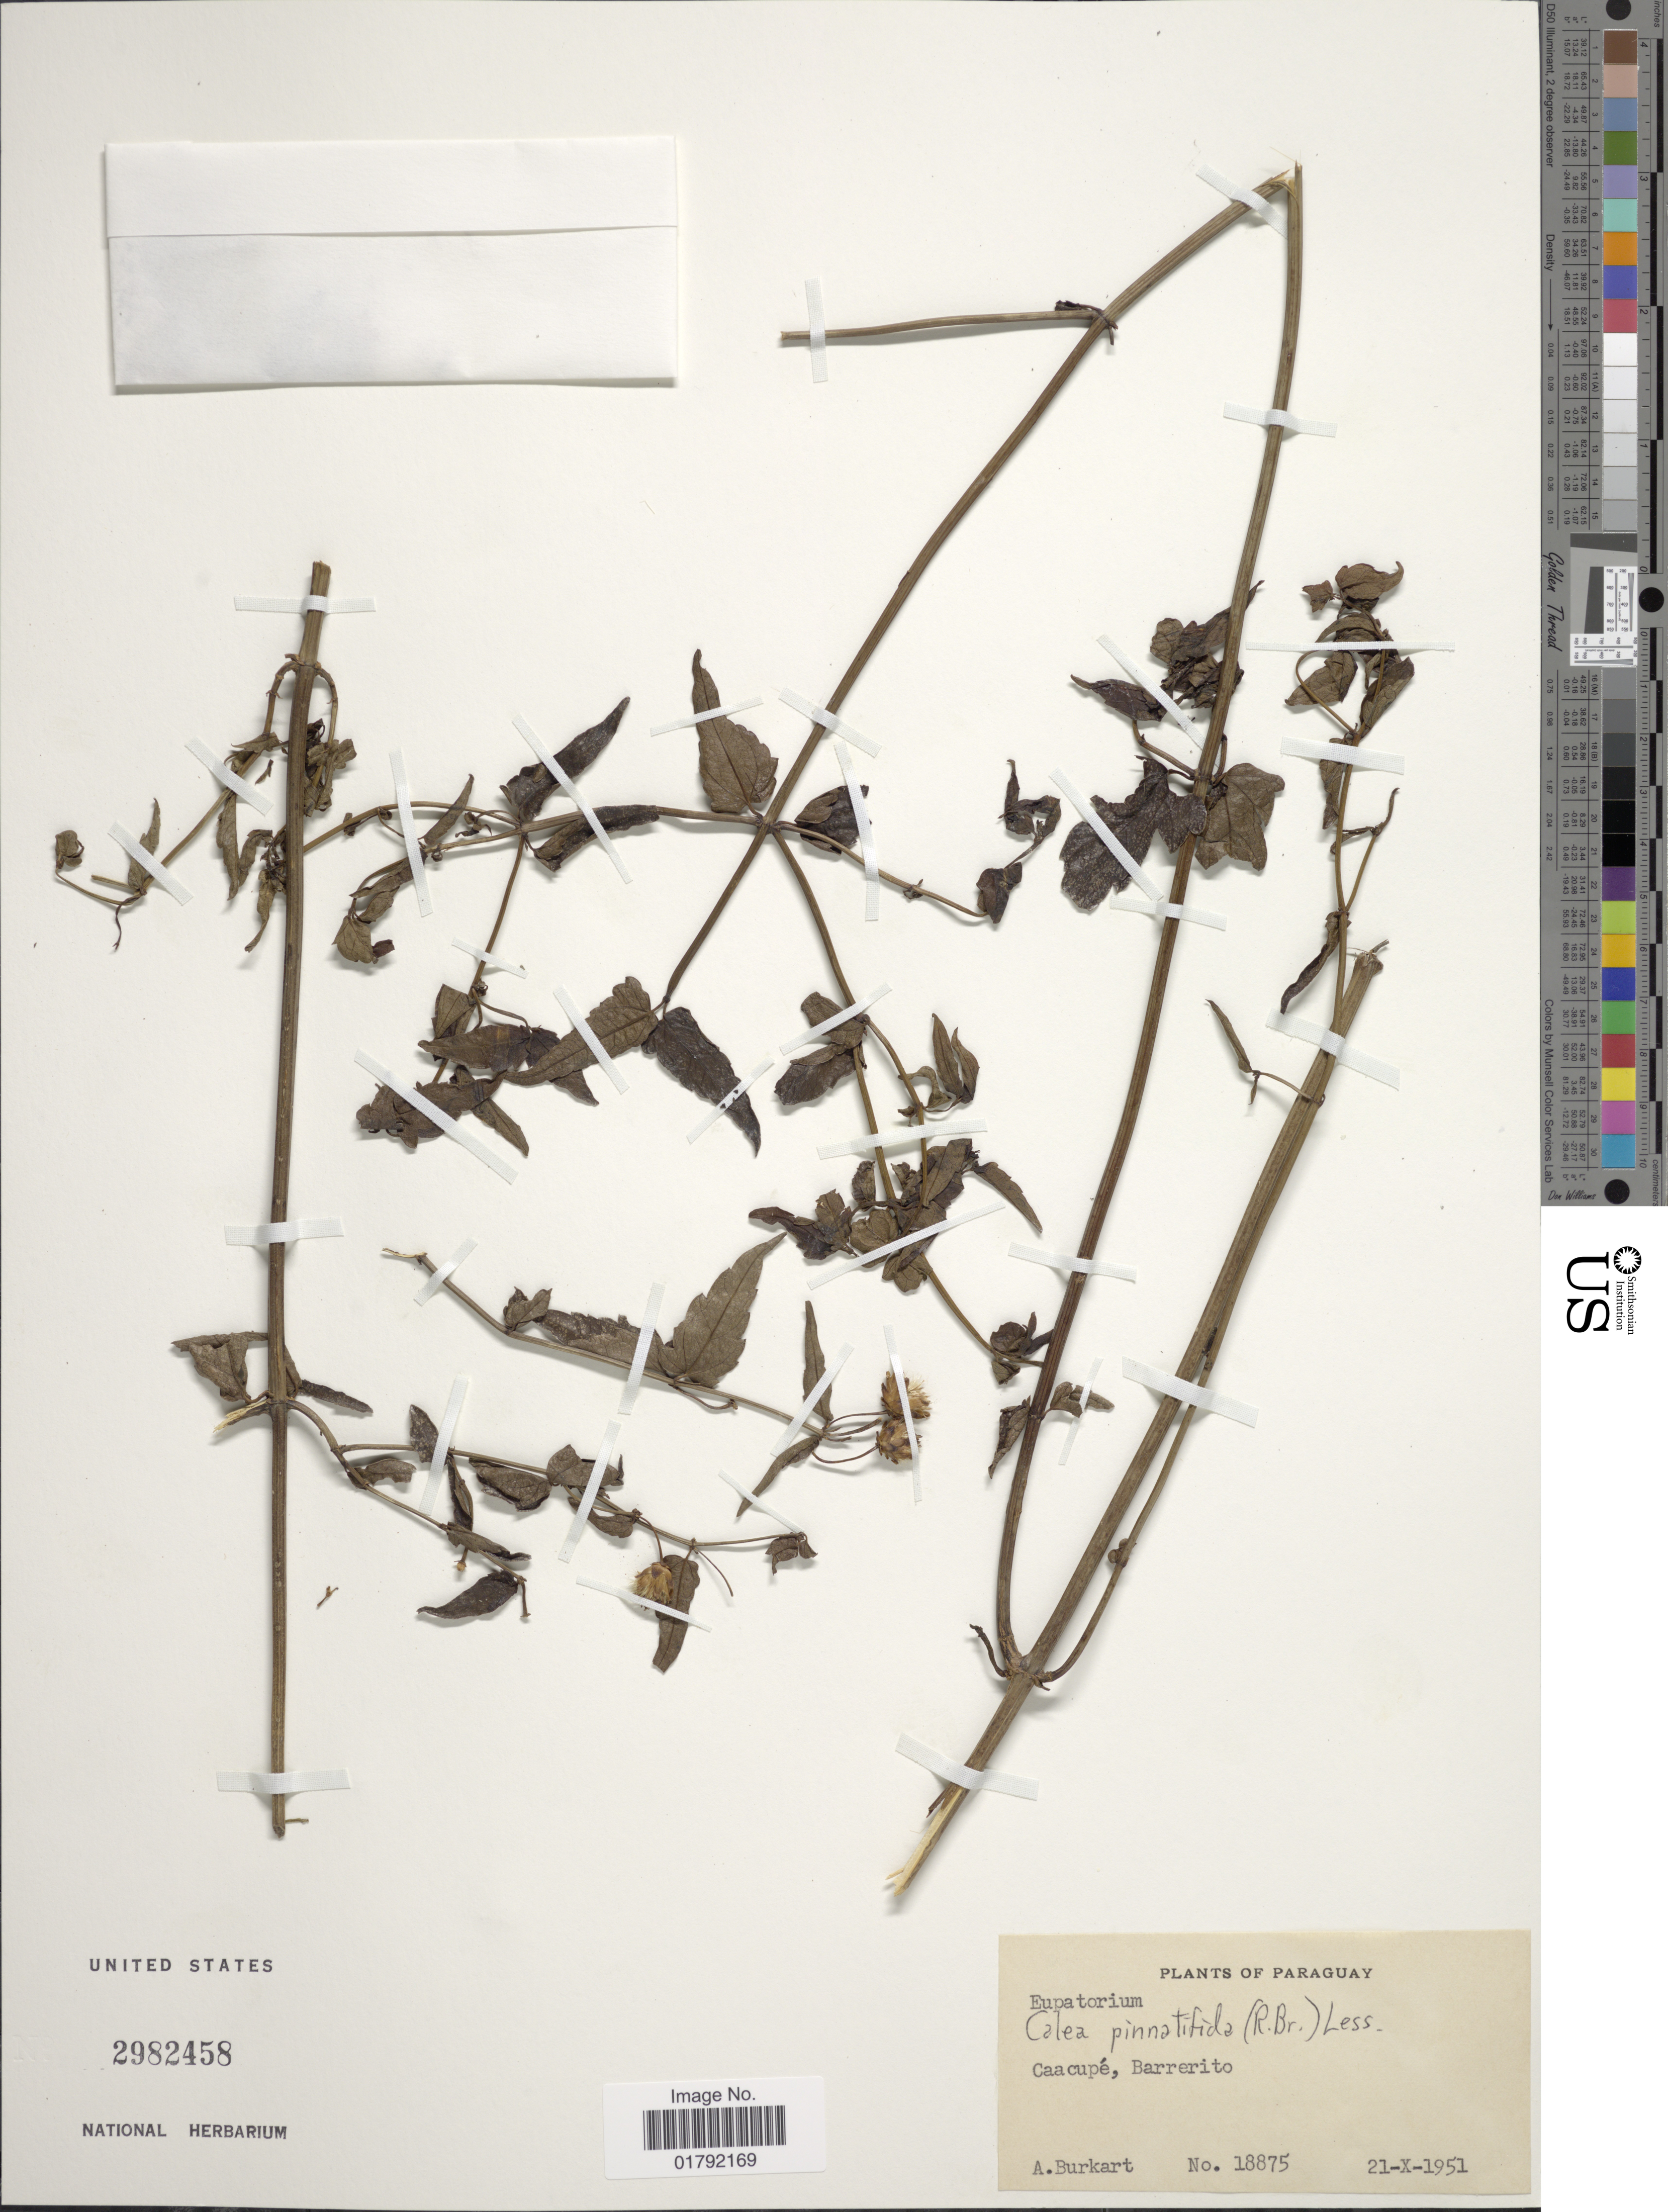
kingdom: Plantae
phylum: Tracheophyta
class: Magnoliopsida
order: Asterales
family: Asteraceae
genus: Calea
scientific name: Calea pinnatifida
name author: Banks ex Steud.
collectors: A. E. Burkart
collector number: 18875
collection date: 1951-10-21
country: Paraguay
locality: Caacupe, Barrerito.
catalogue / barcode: US 2982458